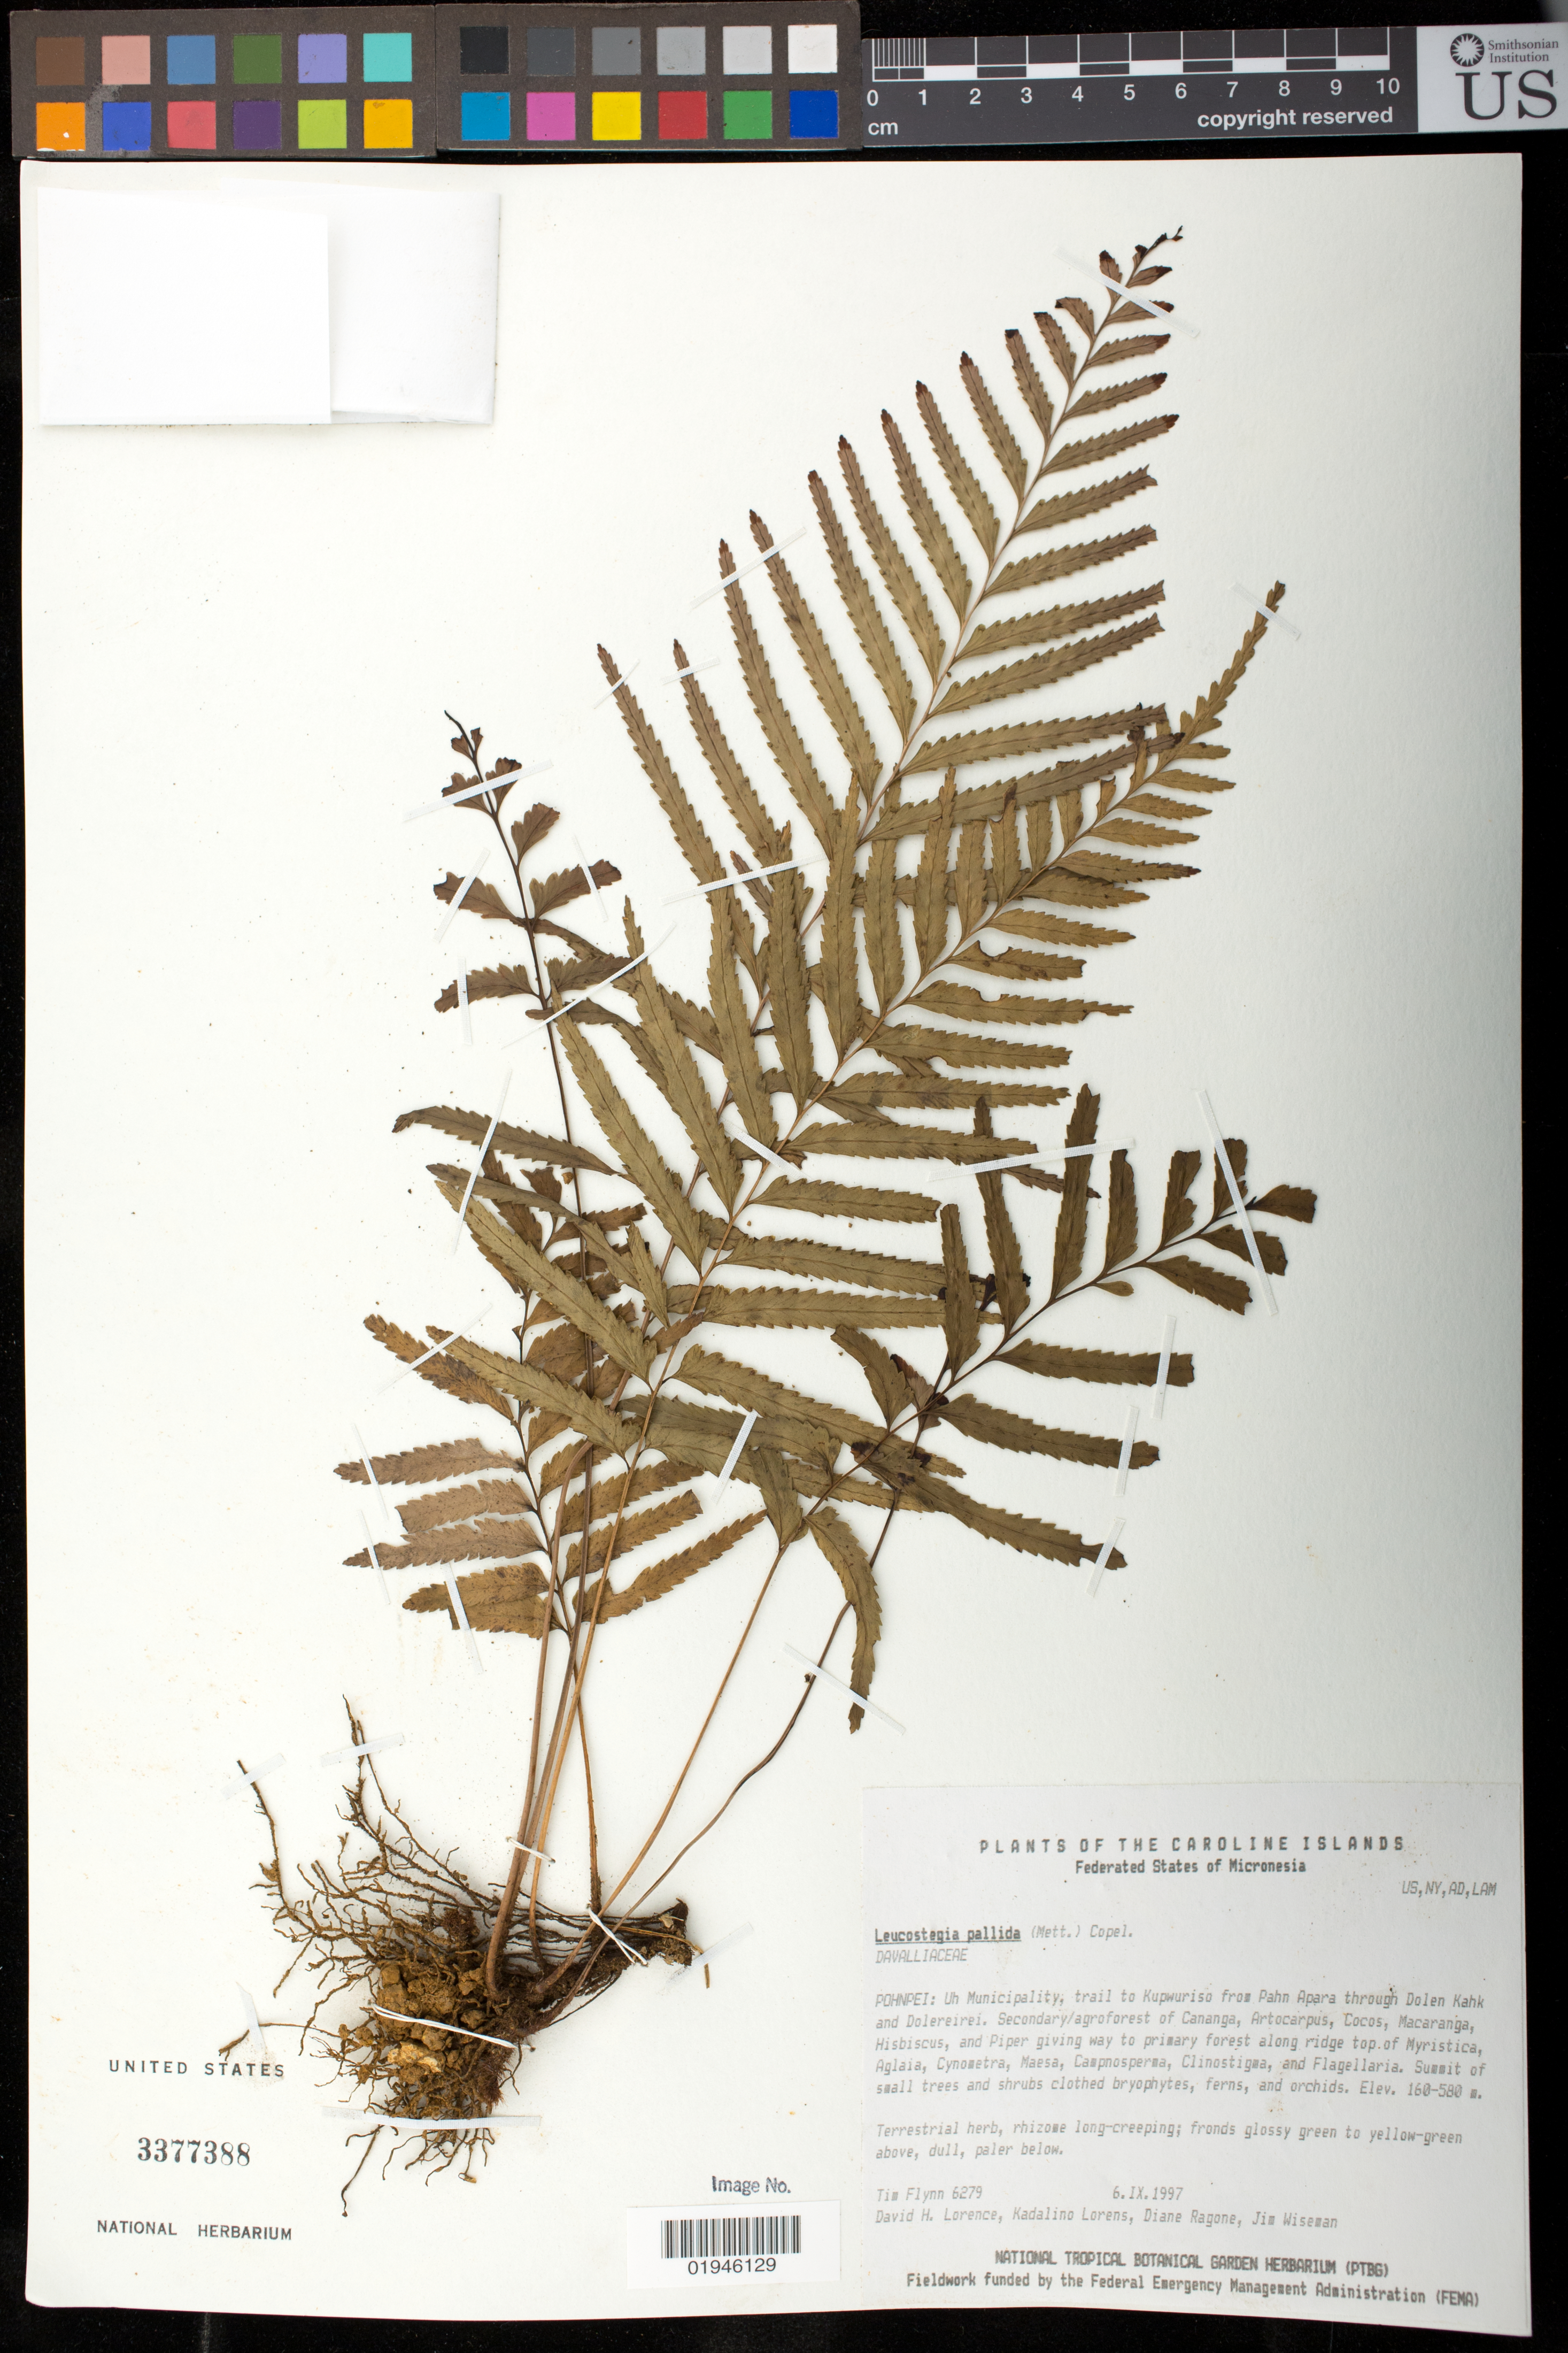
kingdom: Plantae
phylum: Tracheophyta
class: Polypodiopsida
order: Polypodiales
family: Hypodematiaceae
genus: Leucostegia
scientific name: Leucostegia pallida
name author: (Mett. ex Kuhn) Copel.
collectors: T. W. Flynn, D. Lorence, K. Lorens, D. Ragone & J. Wiseman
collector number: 6279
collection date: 1997-09-06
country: Micronesia, Federated States of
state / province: Pohnpei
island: Pohnpei [Ponape]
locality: Uh Municipality, trail to Kupwuriso from Pahn Apara through Dolen Kahk and Dolereirei.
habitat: Secondary/agroforest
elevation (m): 160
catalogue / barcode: US 3377388